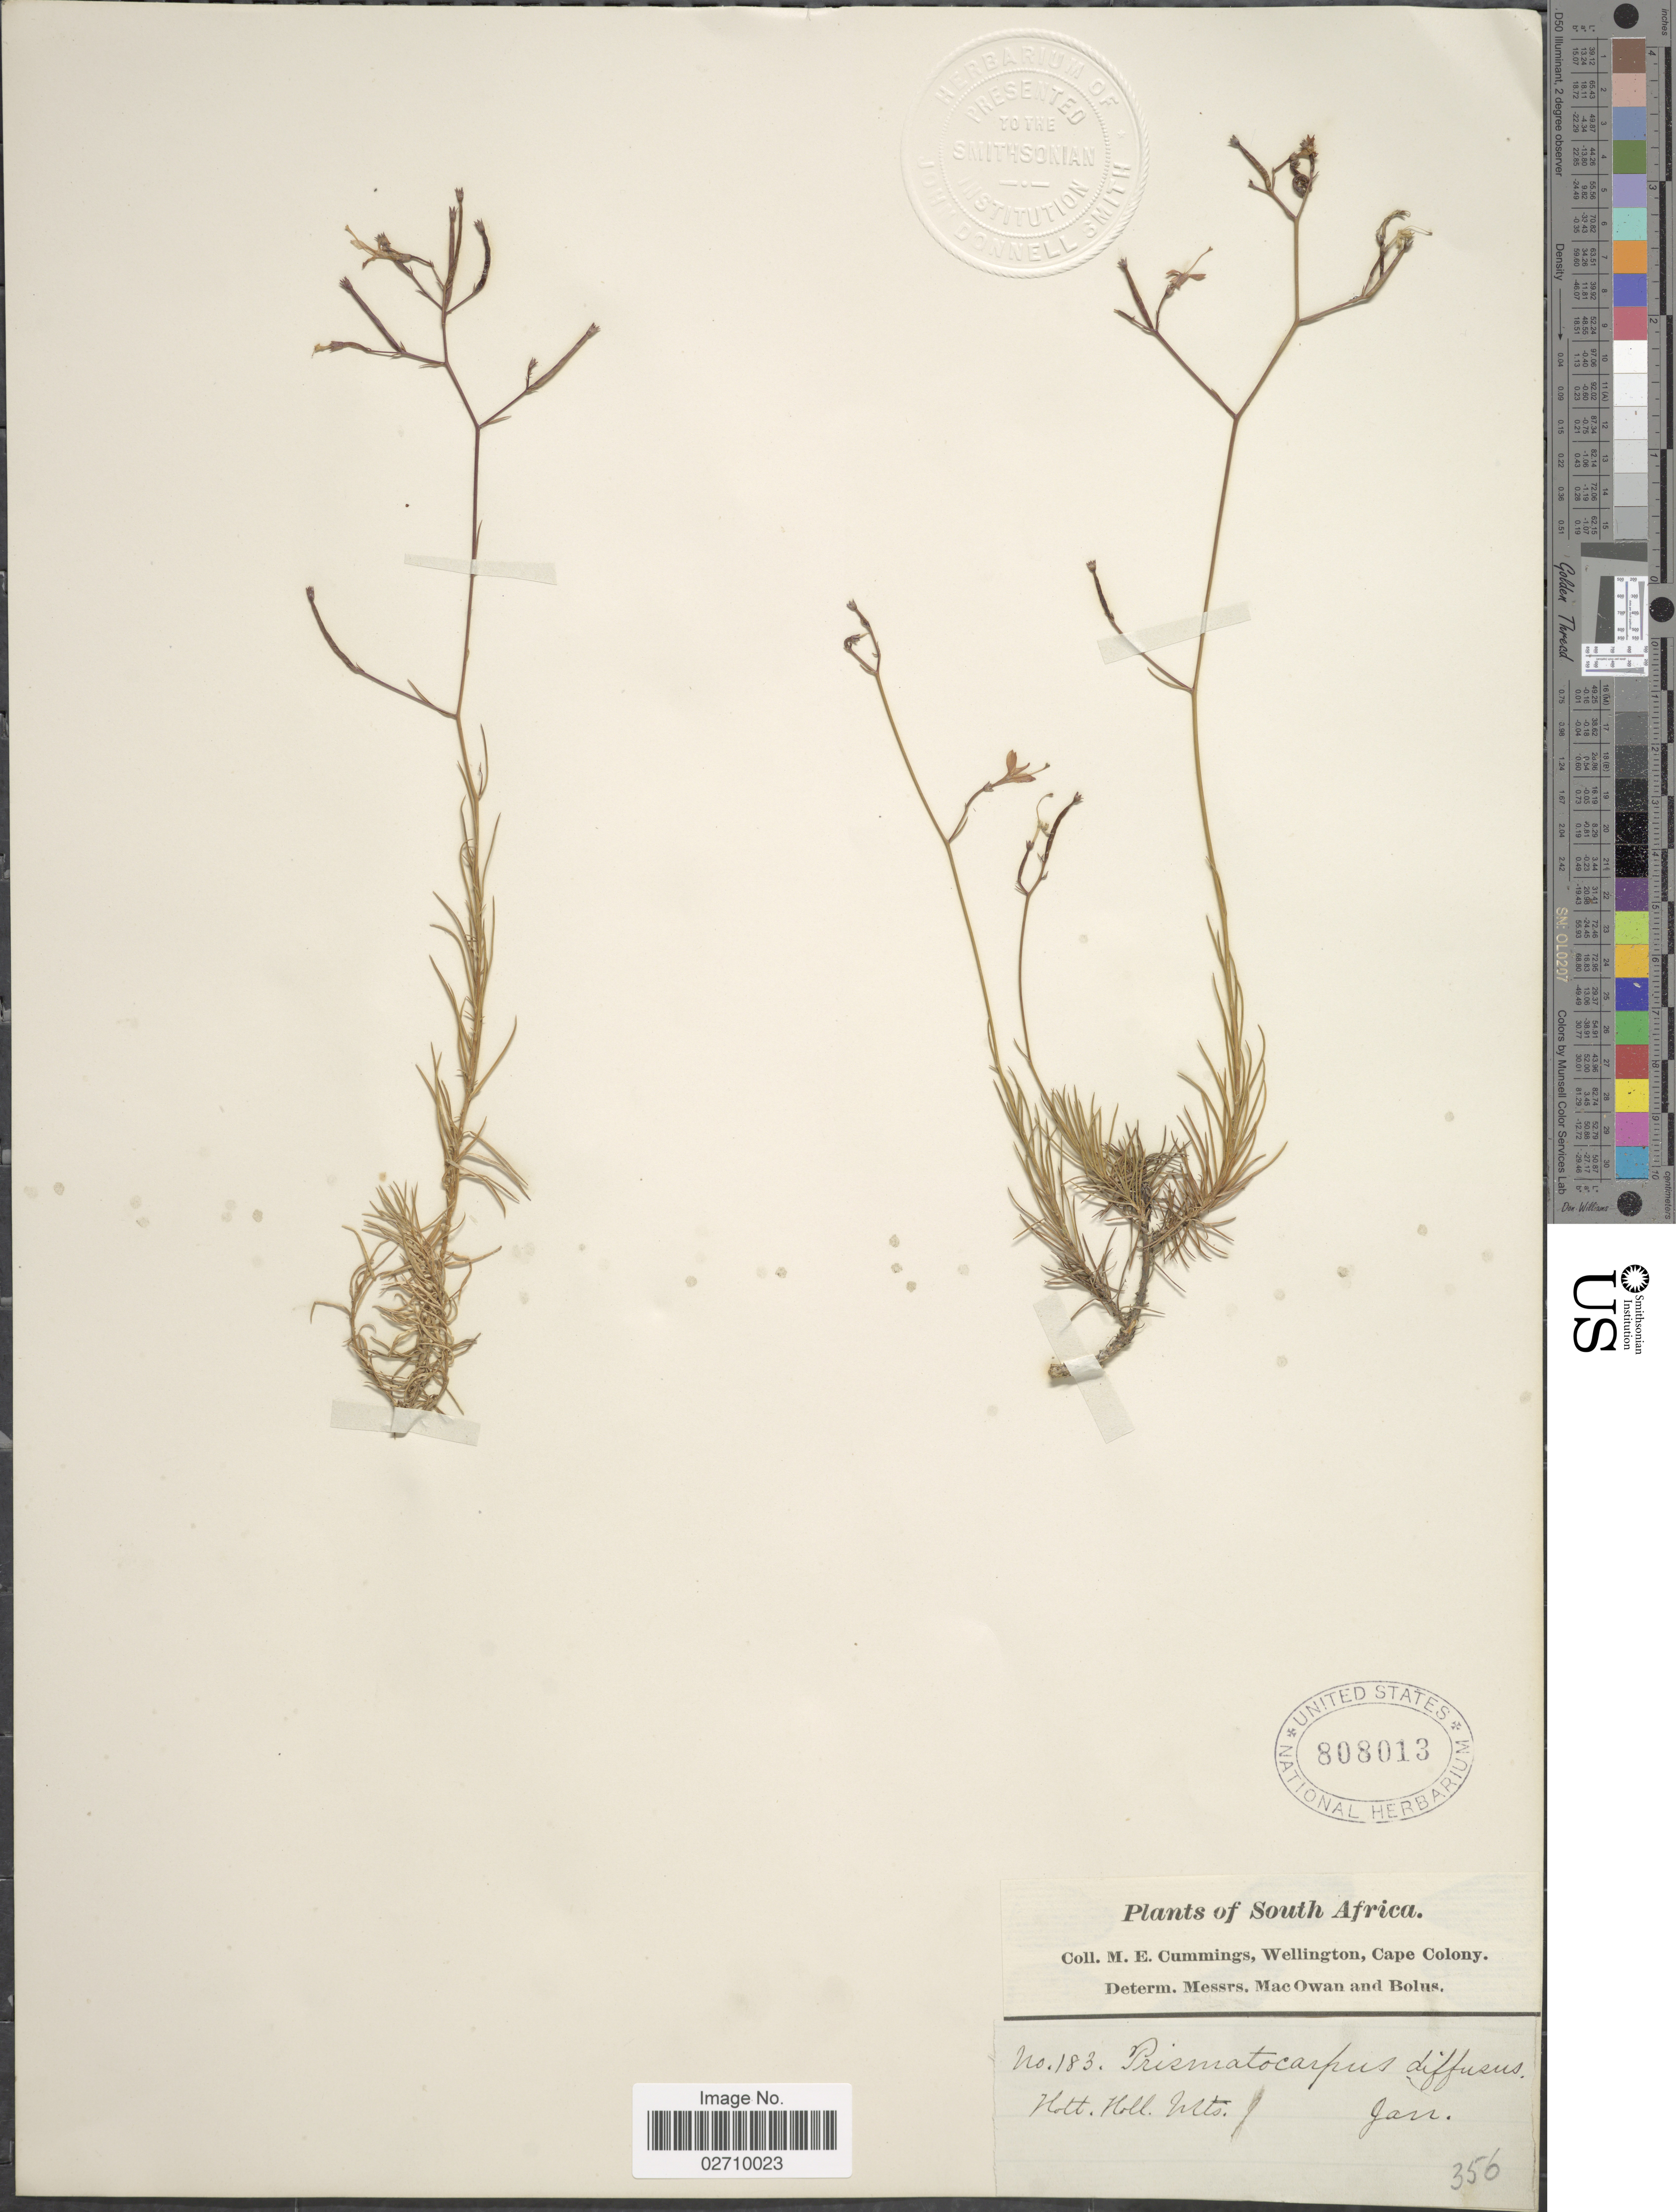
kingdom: Plantae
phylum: Tracheophyta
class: Magnoliopsida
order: Asterales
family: Campanulaceae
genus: Prismatocarpus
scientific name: Prismatocarpus diffusus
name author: (L. f.) A. DC.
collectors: M. E. Cummings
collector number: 183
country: South Africa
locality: Hott. Holl. Mts.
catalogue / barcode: US 808013